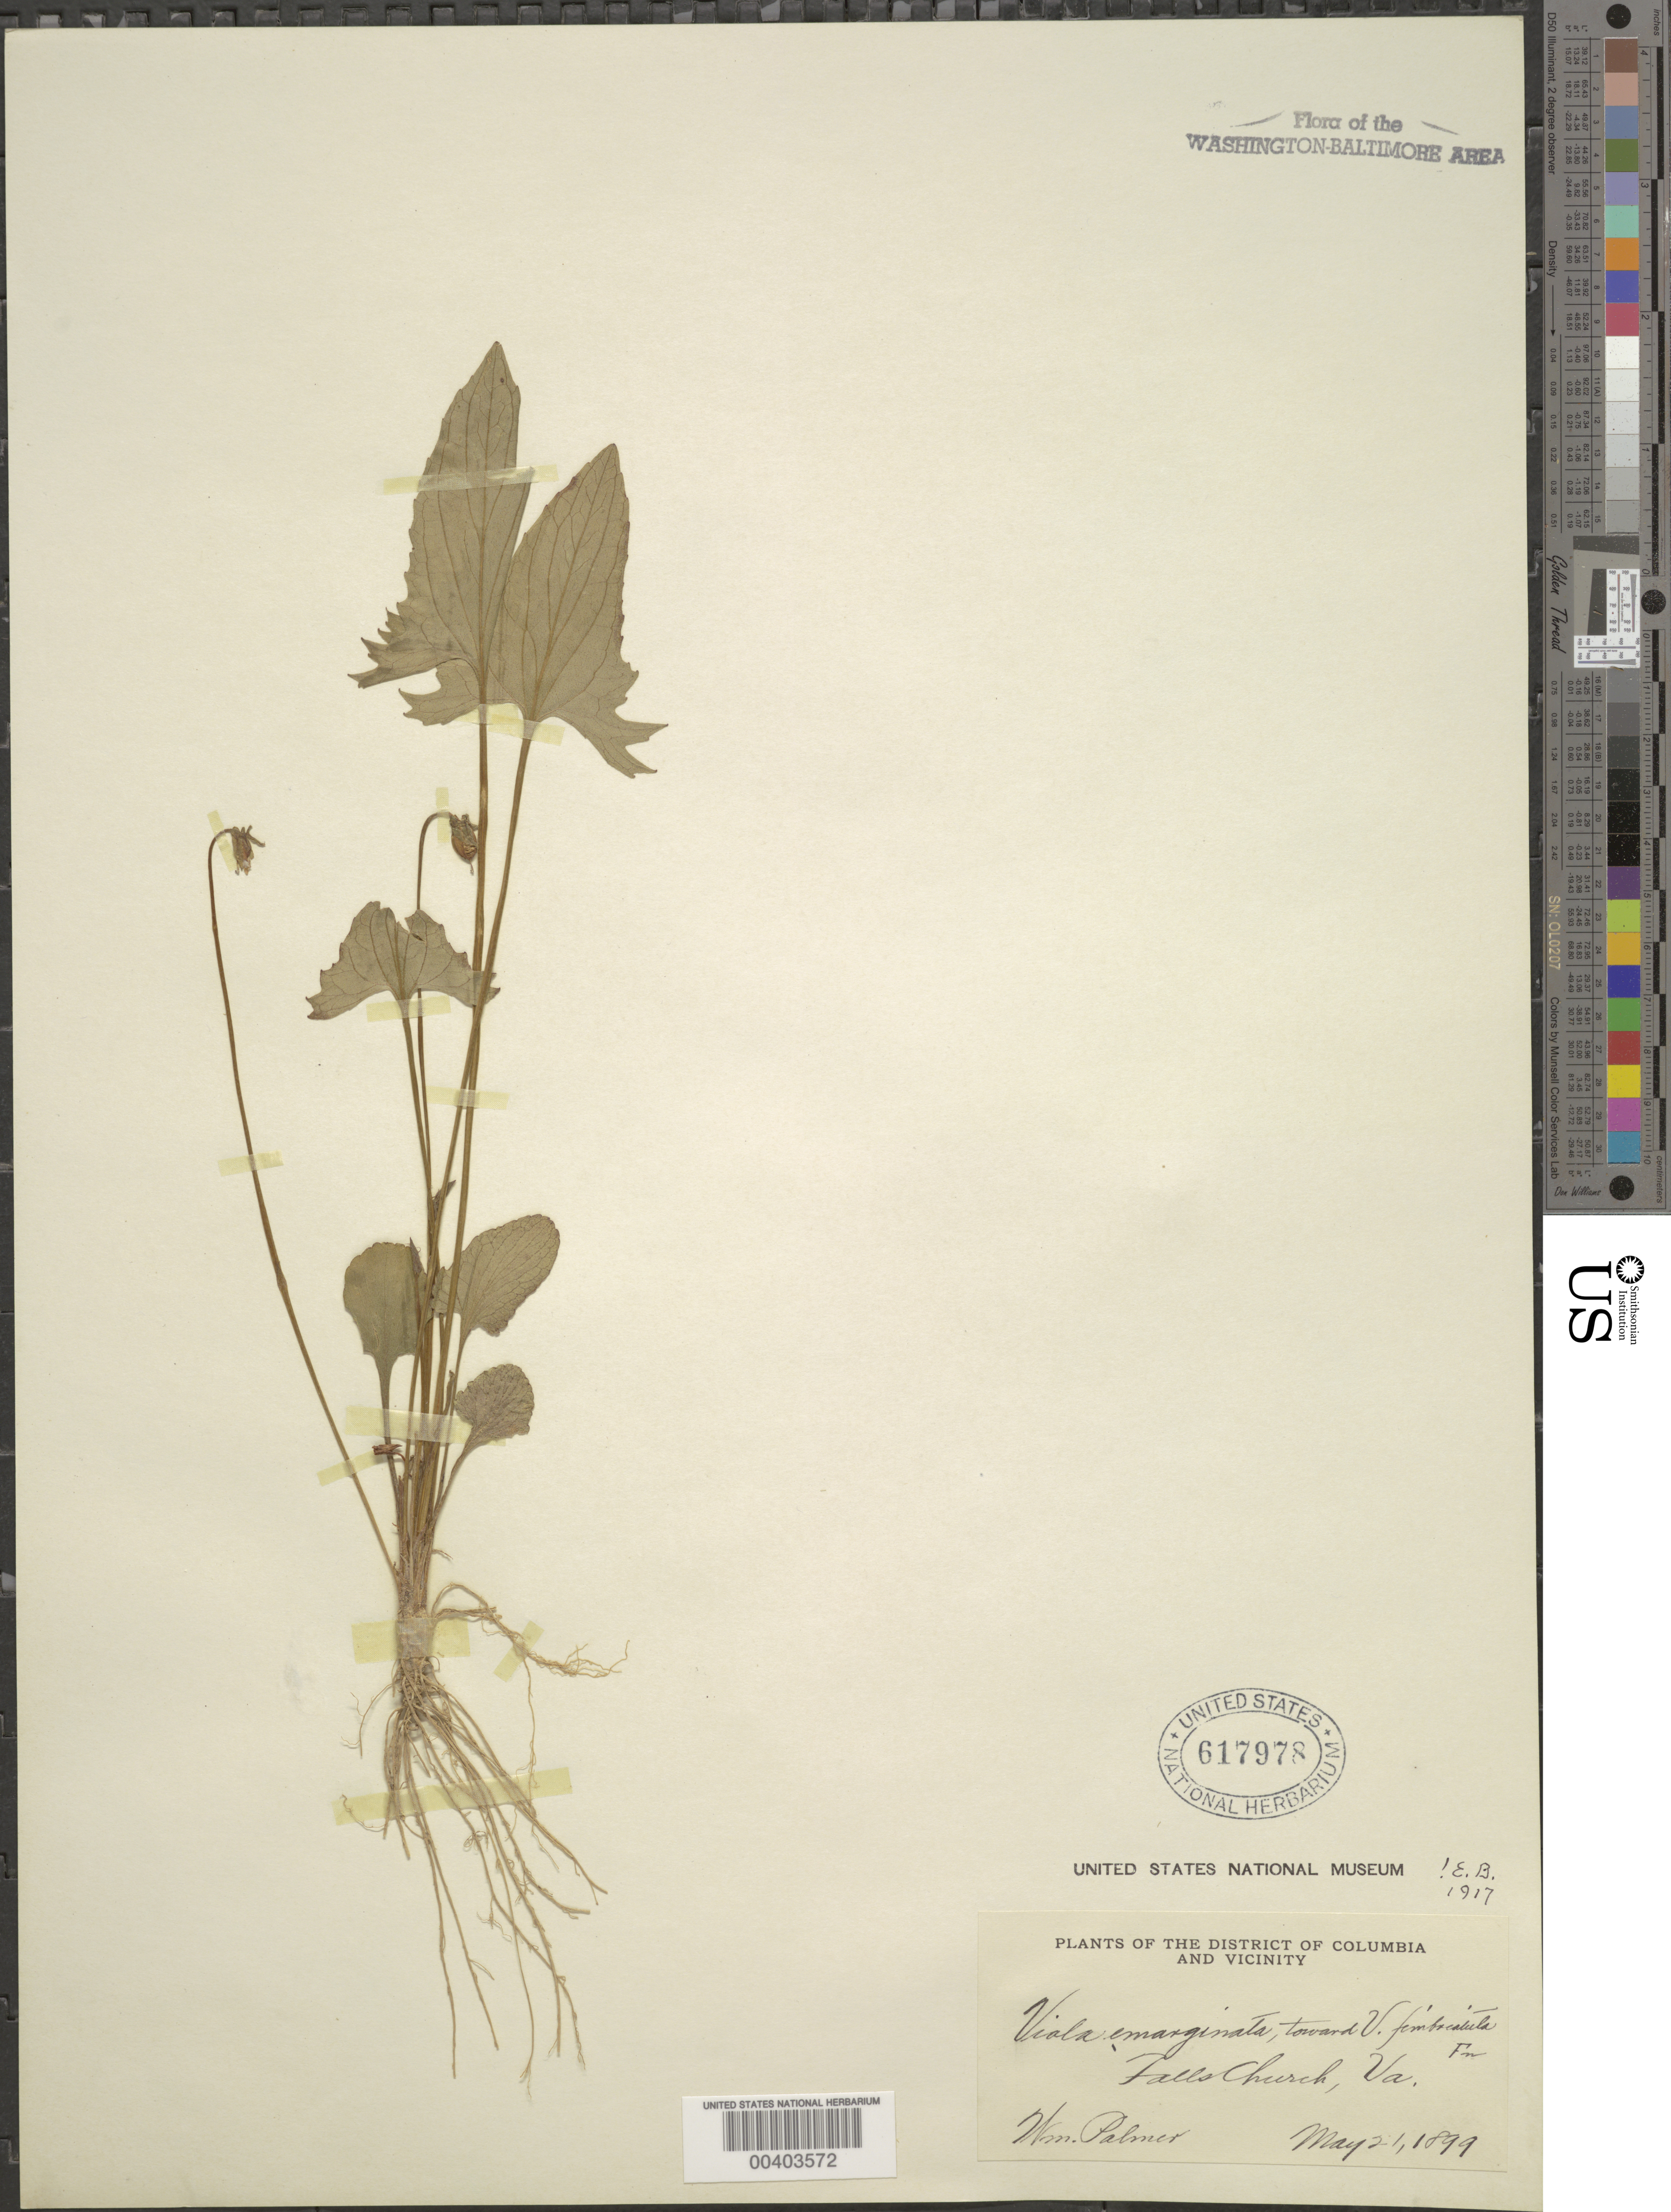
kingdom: Plantae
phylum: Tracheophyta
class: Magnoliopsida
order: Malpighiales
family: Violaceae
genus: Viola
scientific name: Viola sagittata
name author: Aiton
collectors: W. Palmer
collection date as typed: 21 May 1899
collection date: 1899-05-21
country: United States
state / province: Virginia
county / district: City of Falls Church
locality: Falls Church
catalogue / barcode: US 617978